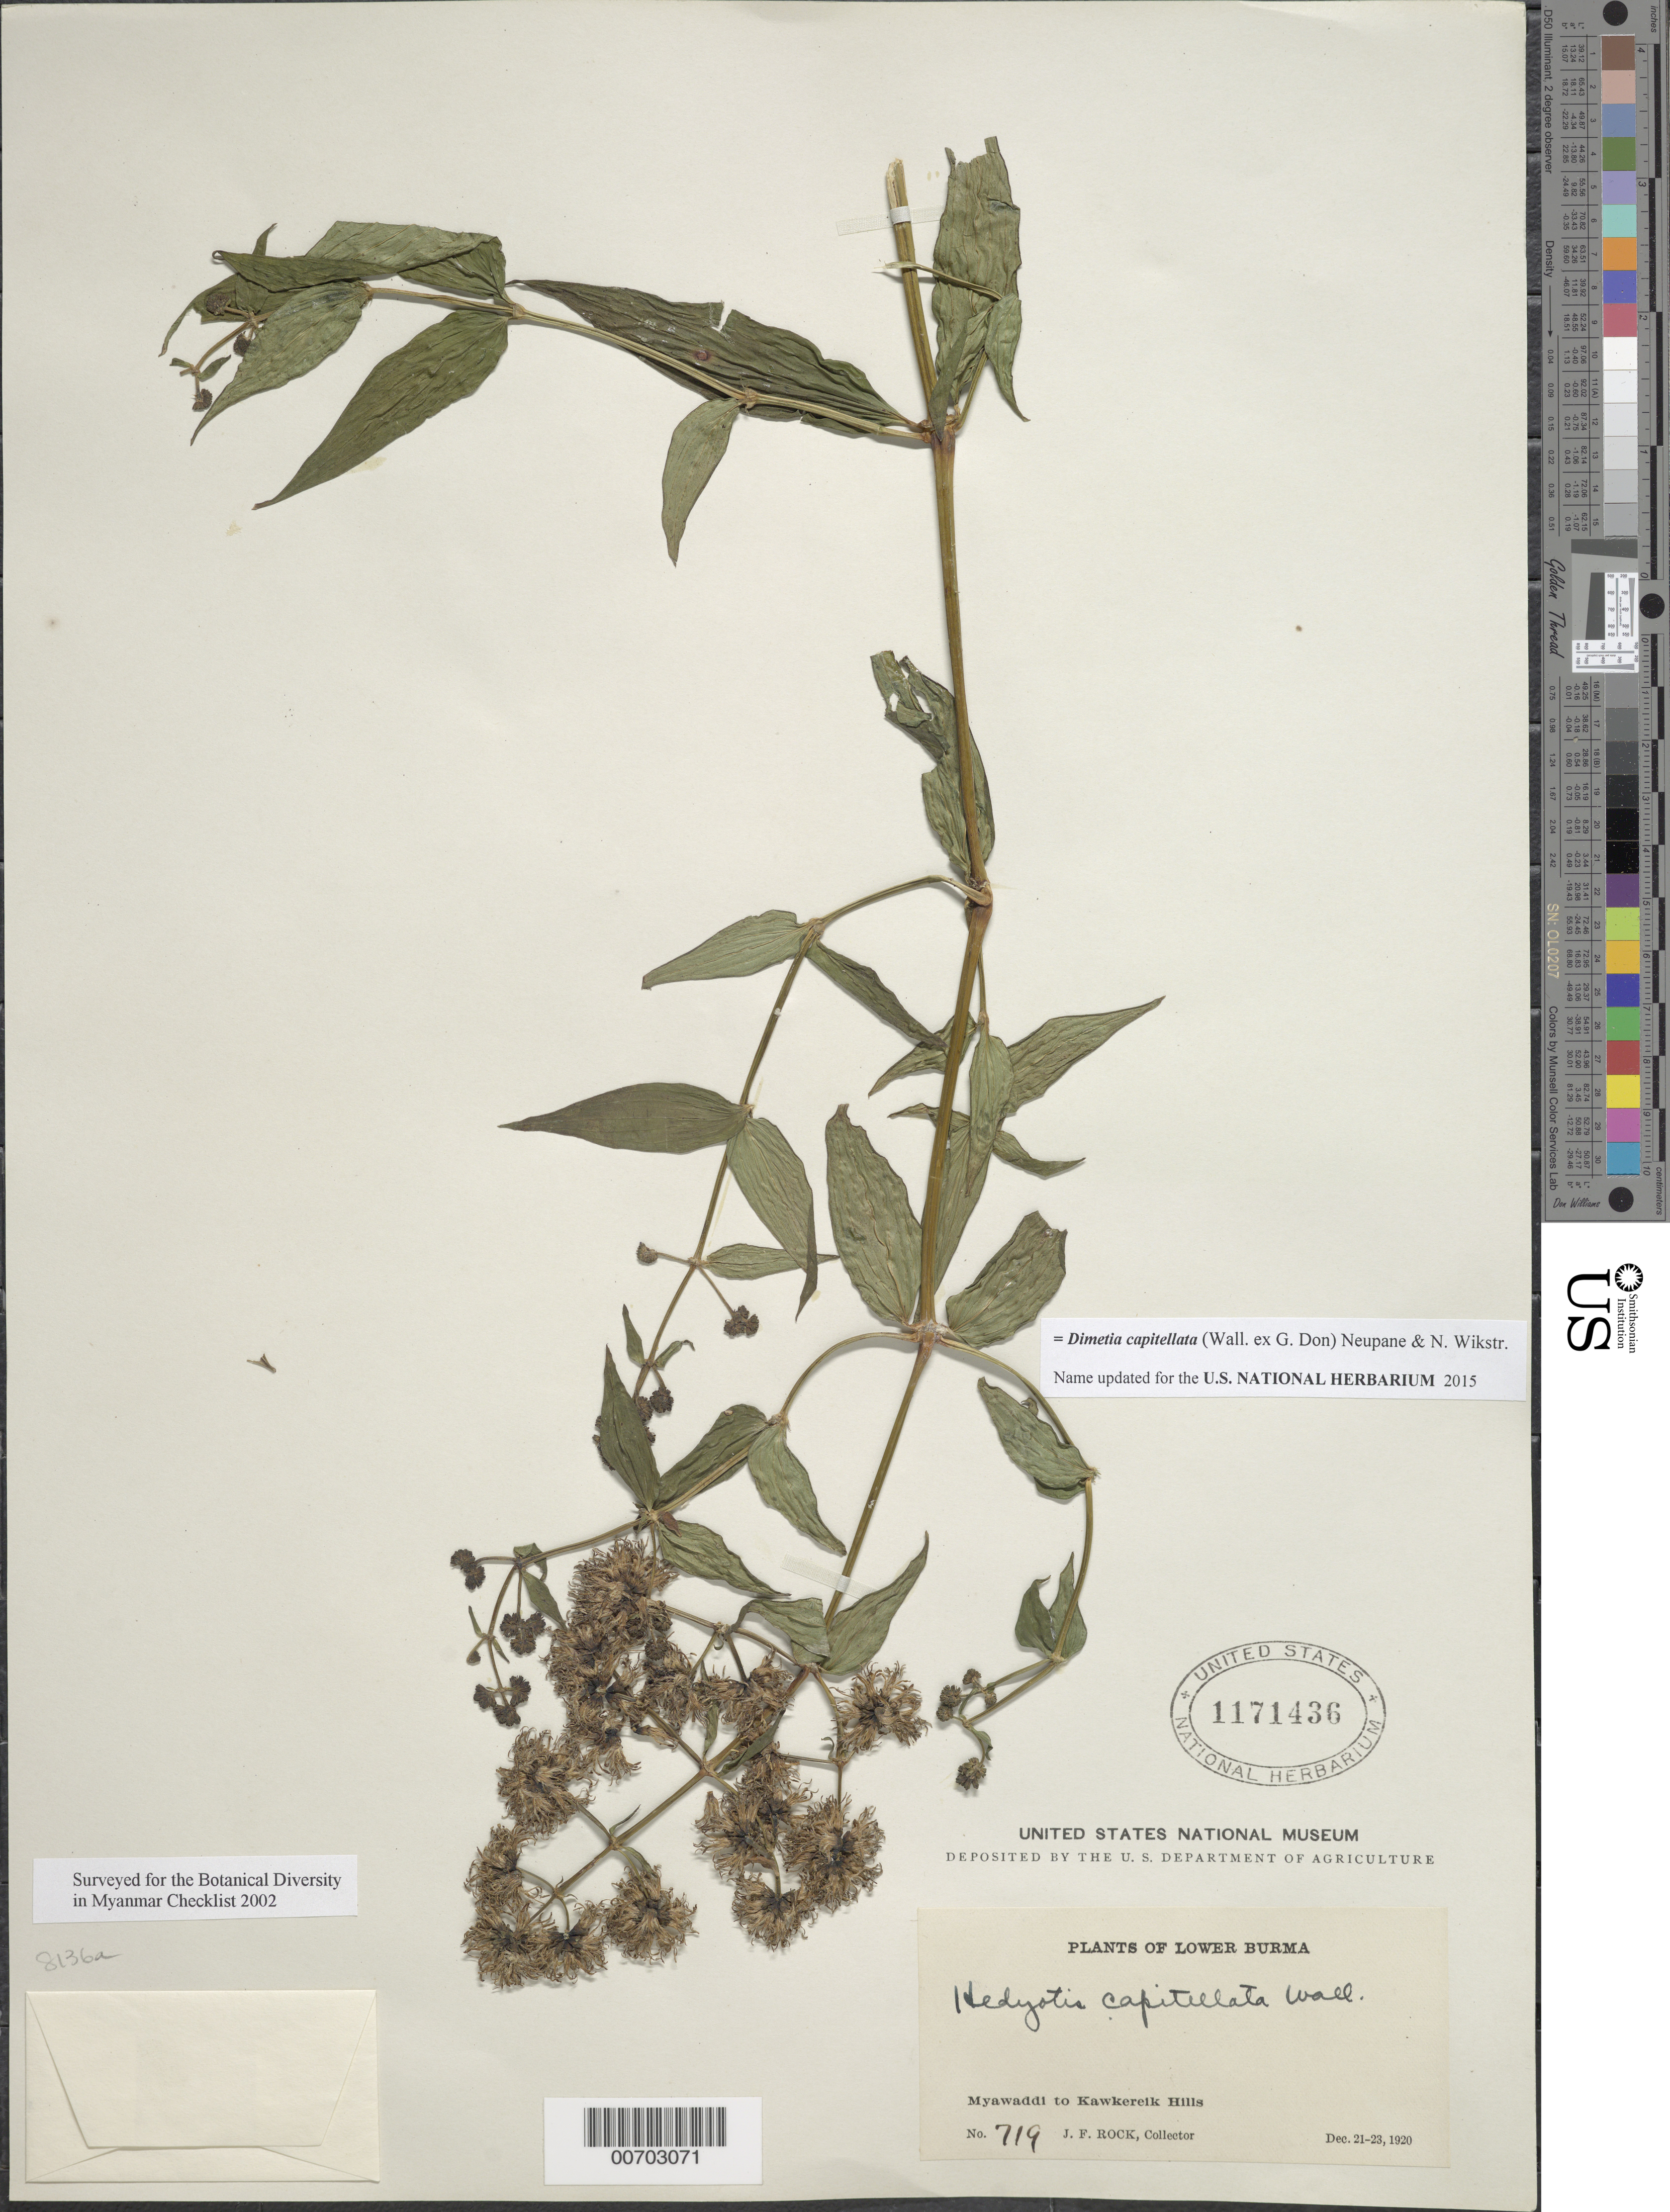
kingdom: Plantae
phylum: Tracheophyta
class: Magnoliopsida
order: Gentianales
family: Rubiaceae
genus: Hedyotis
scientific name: Hedyotis capitellata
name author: Wall.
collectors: J. F. Rock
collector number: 719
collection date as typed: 21 Dec 1920 to 23 Dec 1920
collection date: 1920-12-21/1920-12-23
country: Myanmar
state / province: Kawthule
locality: Myawaddi to Kawkereik Hills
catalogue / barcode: US 1171436